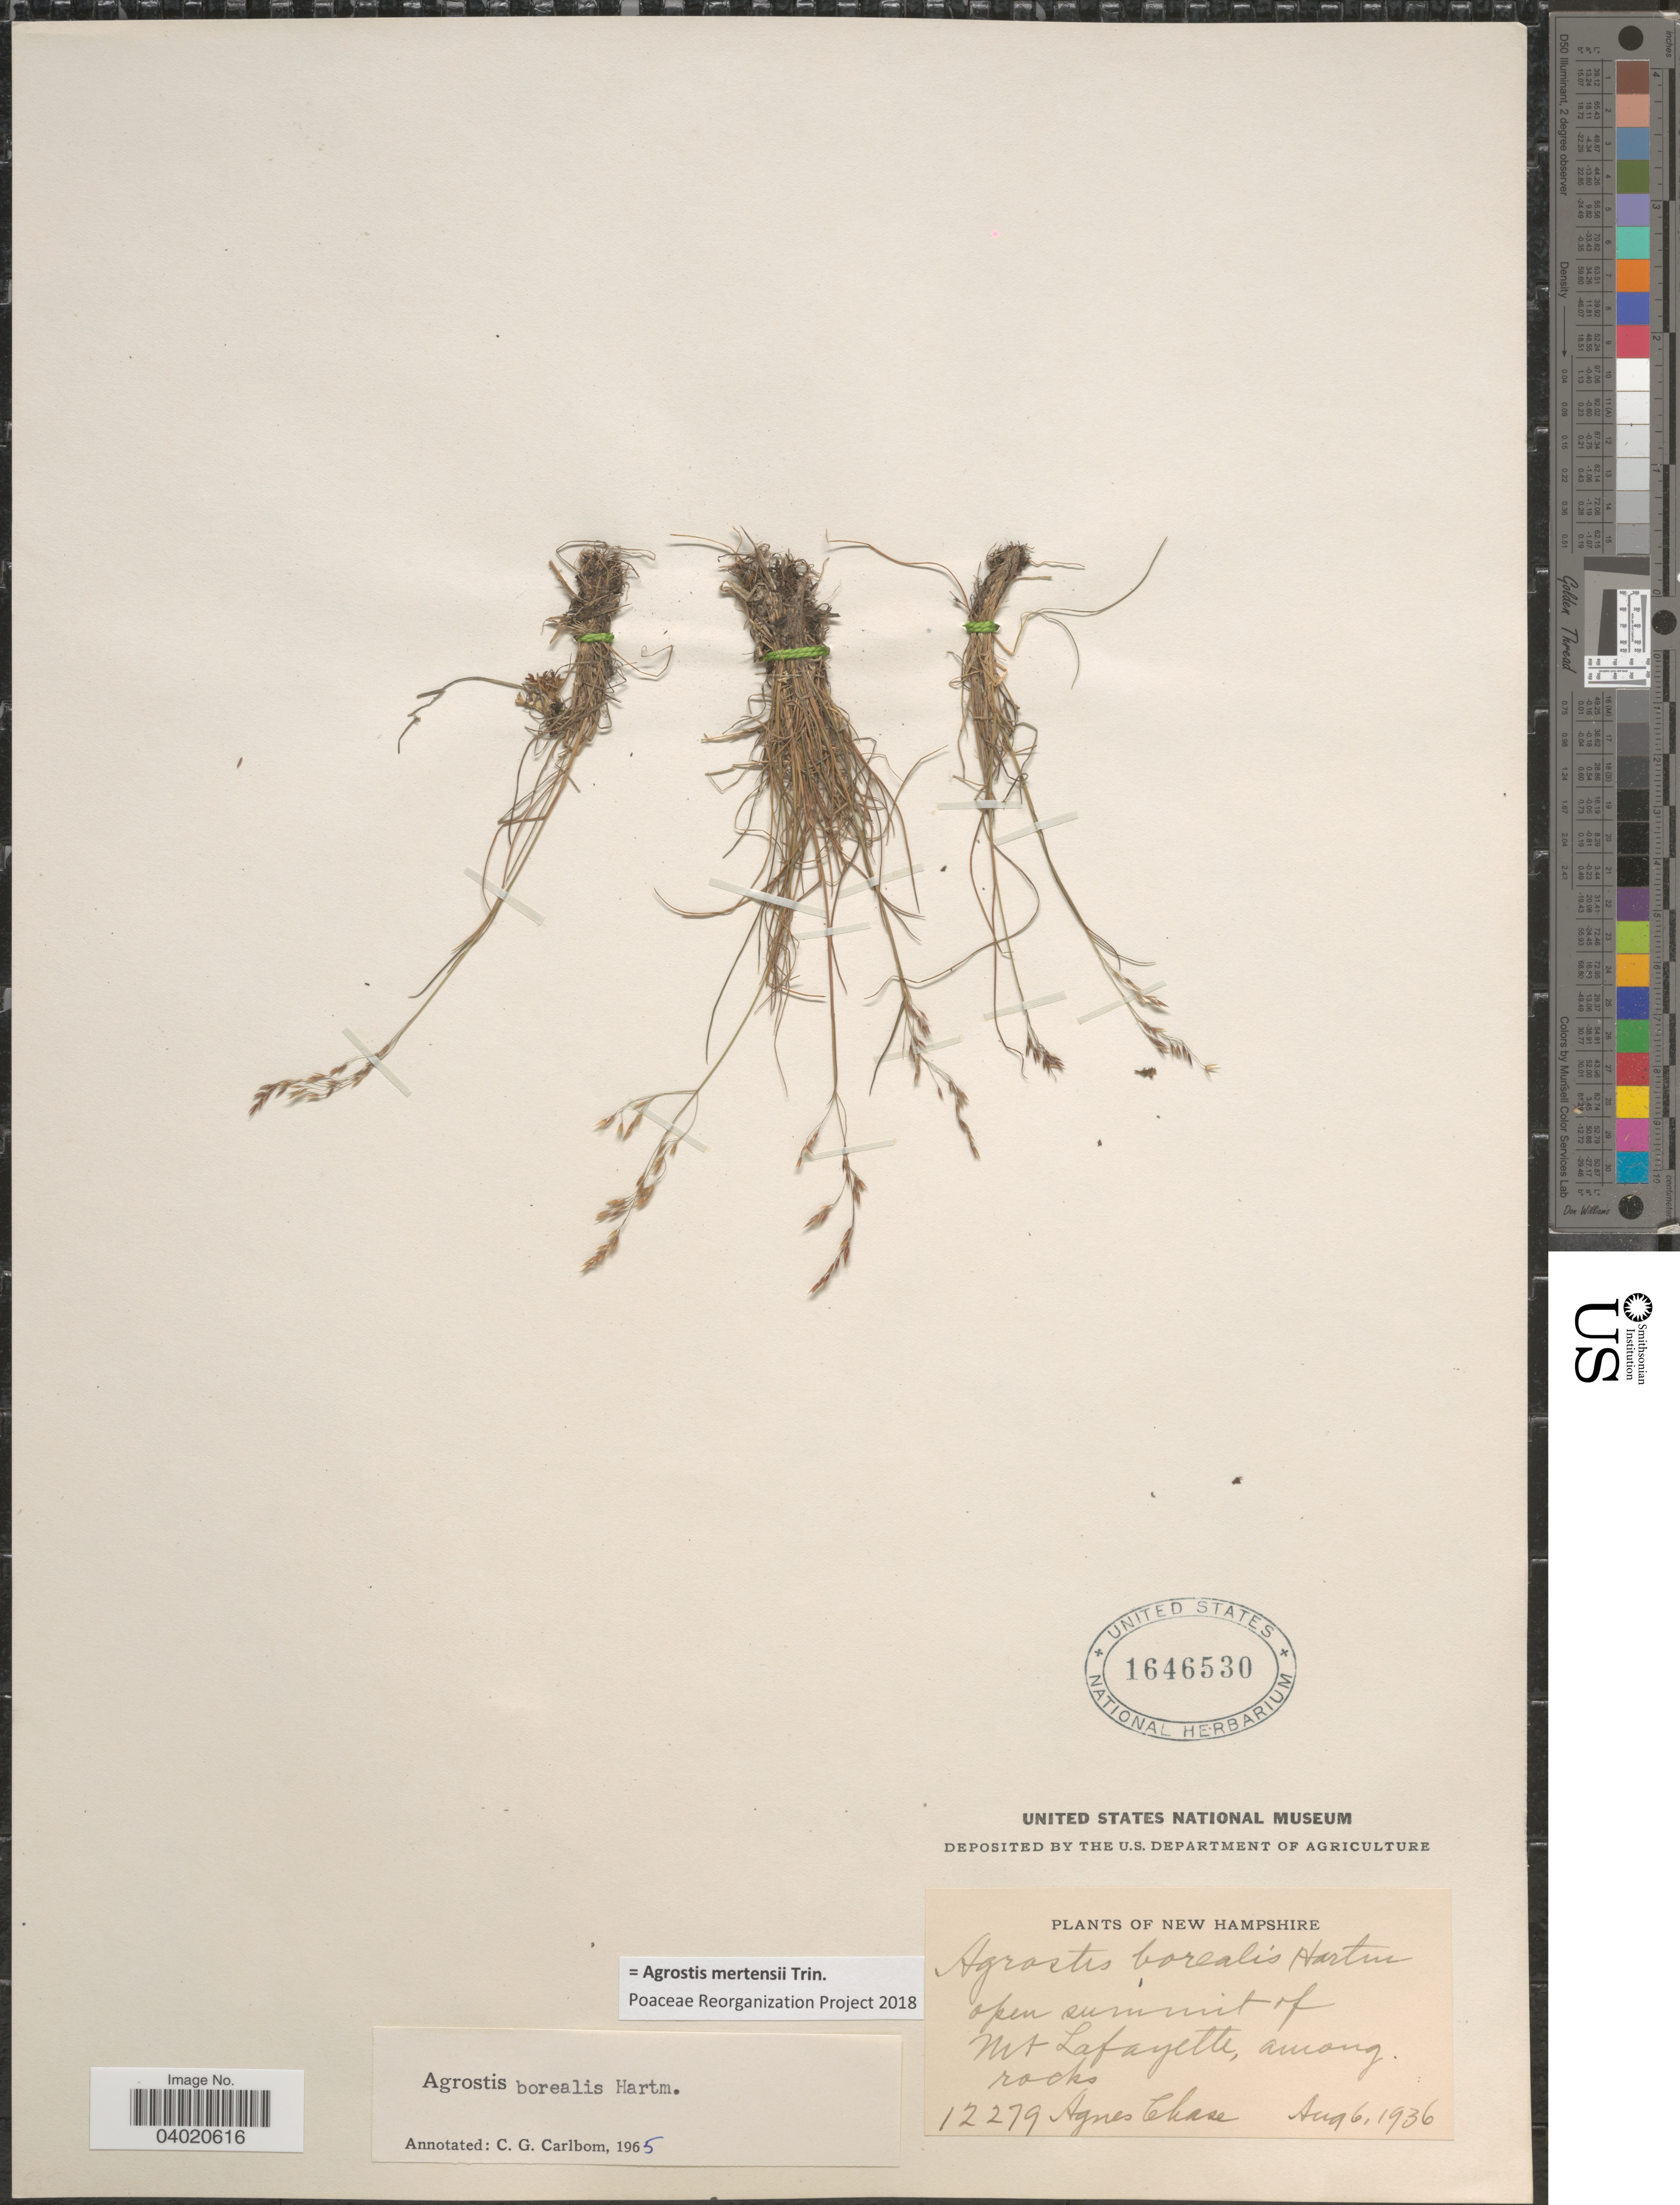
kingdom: Plantae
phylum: Tracheophyta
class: Liliopsida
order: Poales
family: Poaceae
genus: Agrostis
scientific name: Agrostis mertensii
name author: Trin.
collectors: A. Chase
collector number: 12279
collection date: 1936-08-06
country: United States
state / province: New Hampshire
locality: Open summit of Mt Lafayette, among rocks.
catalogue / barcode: US 1646530